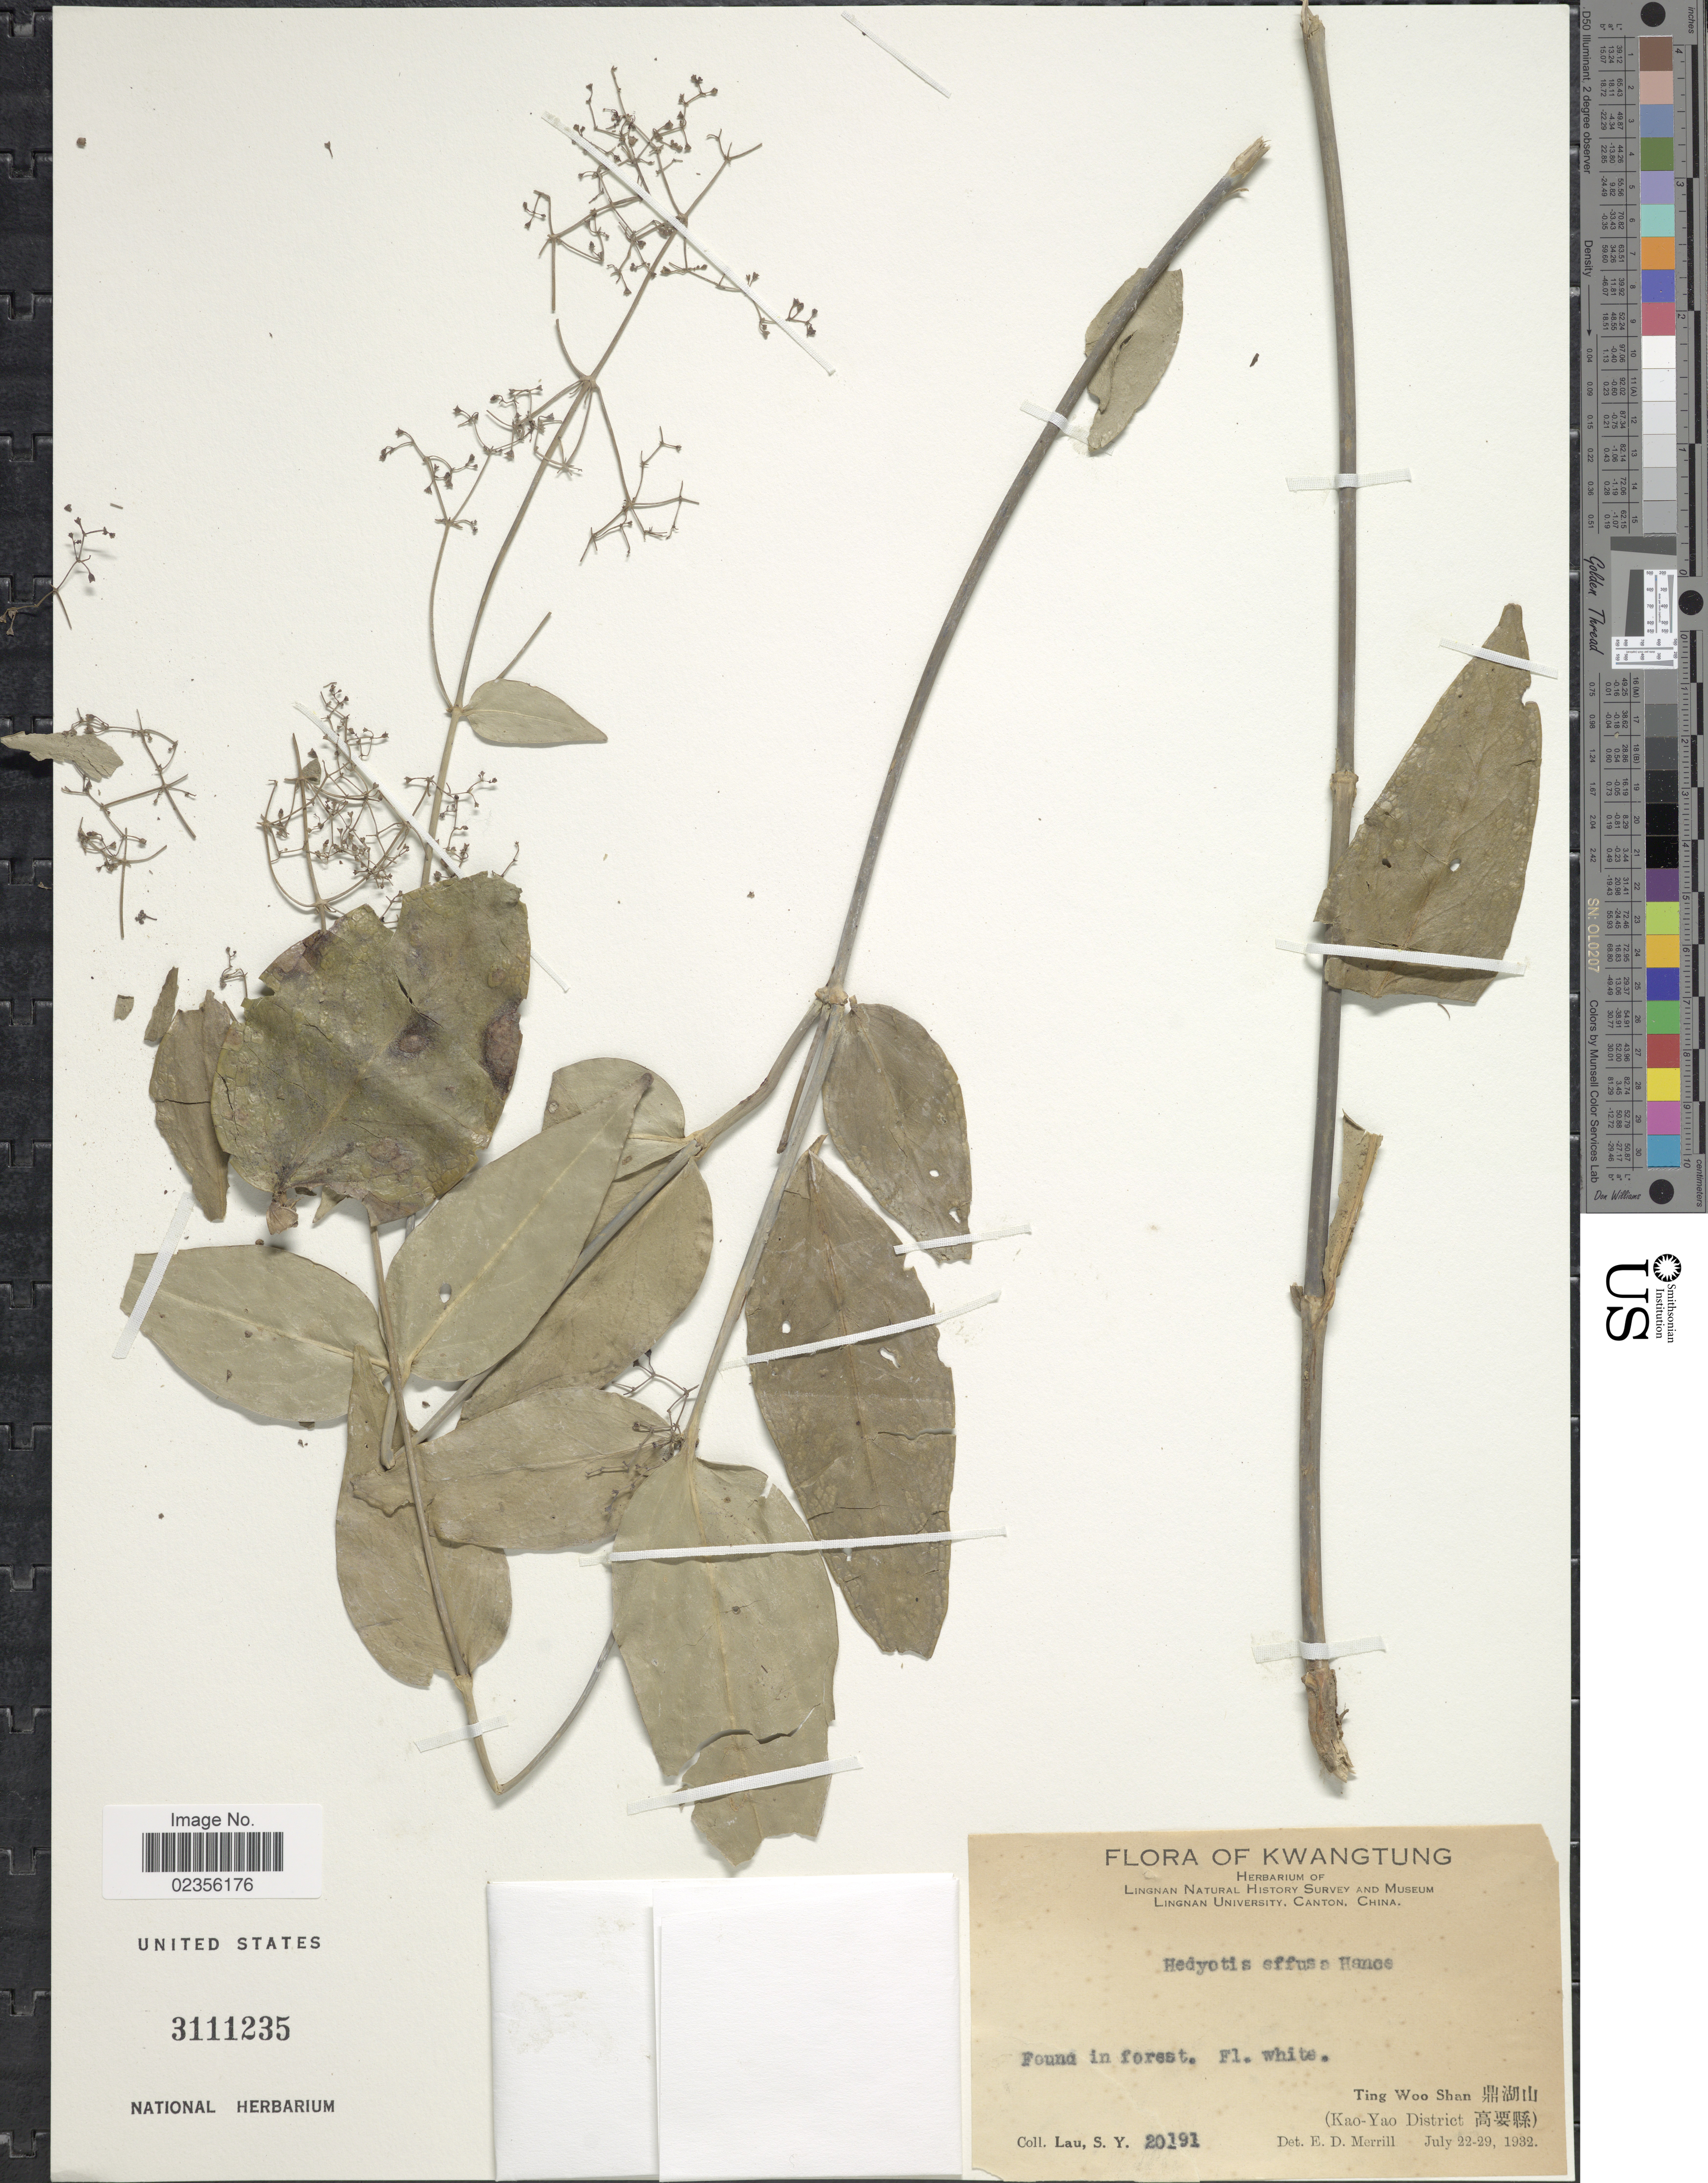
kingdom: Plantae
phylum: Tracheophyta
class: Magnoliopsida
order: Gentianales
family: Rubiaceae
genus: Hedyotis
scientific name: Hedyotis effusa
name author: Hance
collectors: S. Y. Lau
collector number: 20191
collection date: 1932-07-22/1932-07-29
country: China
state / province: Guangdong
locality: Kwangtung. In forest. Ting Woo Shan. (Kao-Yao District)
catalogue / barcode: US 3111235